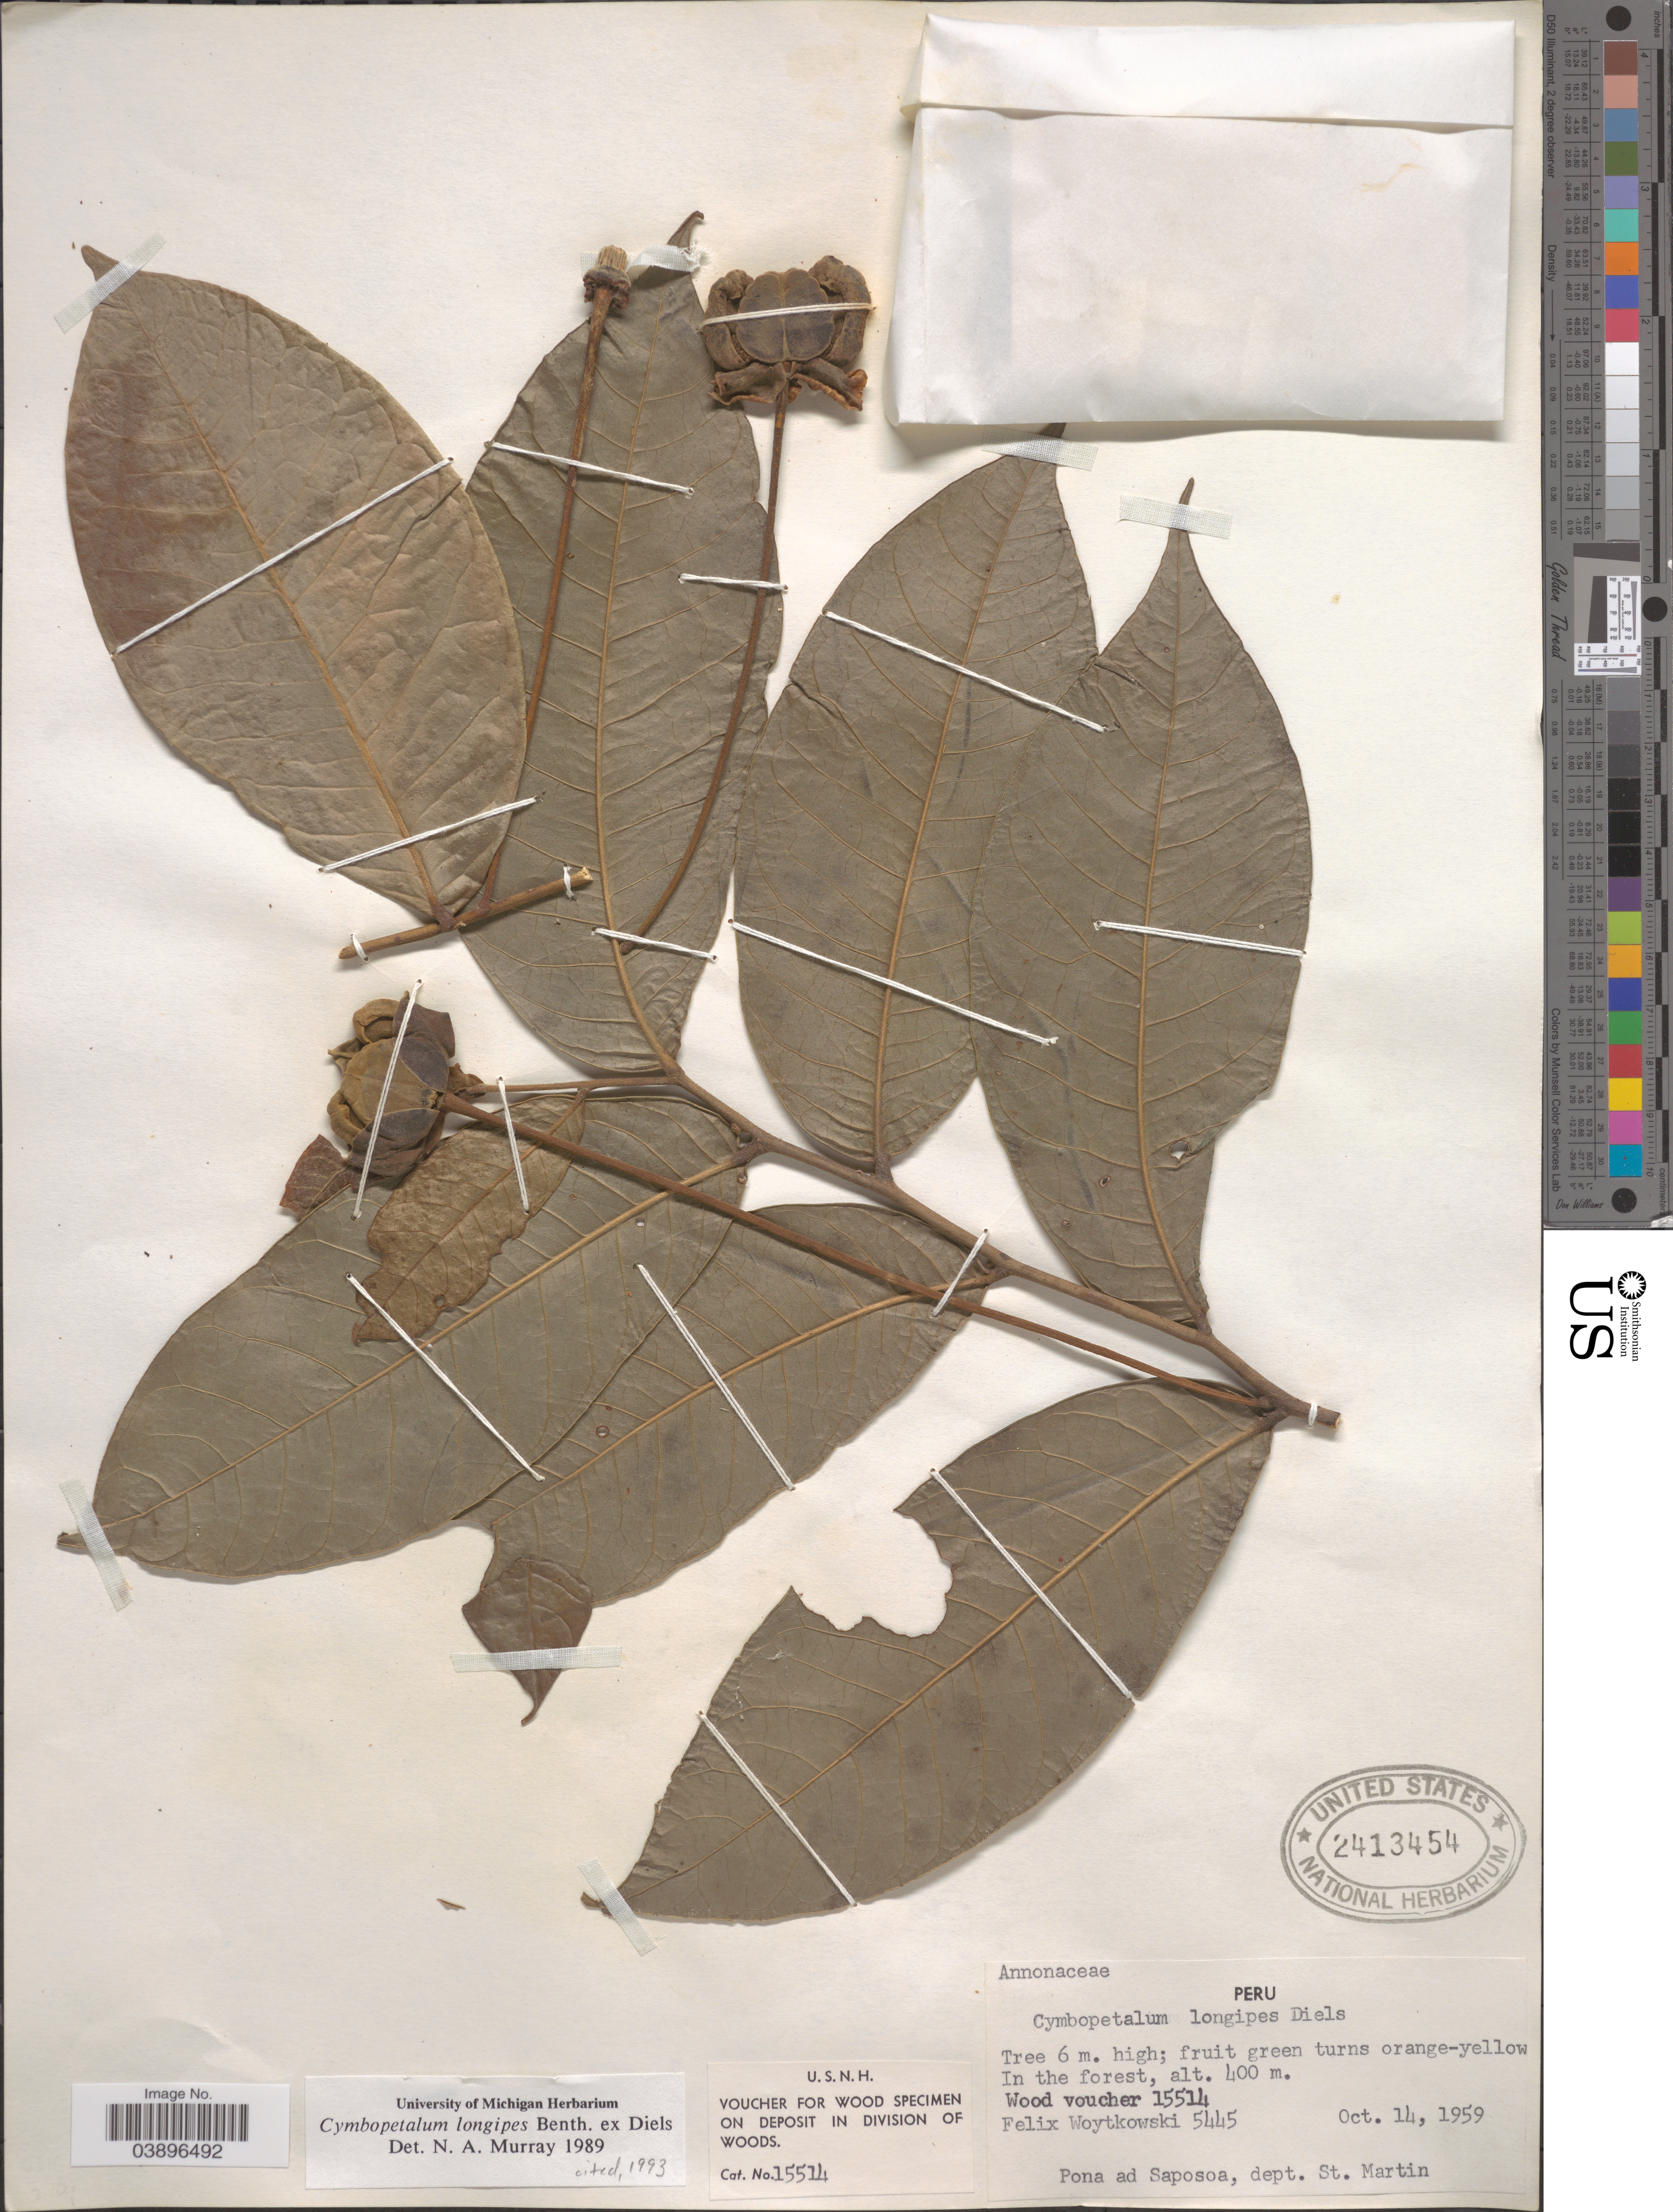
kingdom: Plantae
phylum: Tracheophyta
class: Magnoliopsida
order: Magnoliales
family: Annonaceae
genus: Cymbopetalum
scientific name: Cymbopetalum longipes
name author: Diels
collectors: F. Woytkowski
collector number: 5445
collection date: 1959-10-14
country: Peru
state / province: San Martín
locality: Pona ad Saposoa, dept. St. Martin.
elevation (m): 400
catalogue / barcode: US 2413454